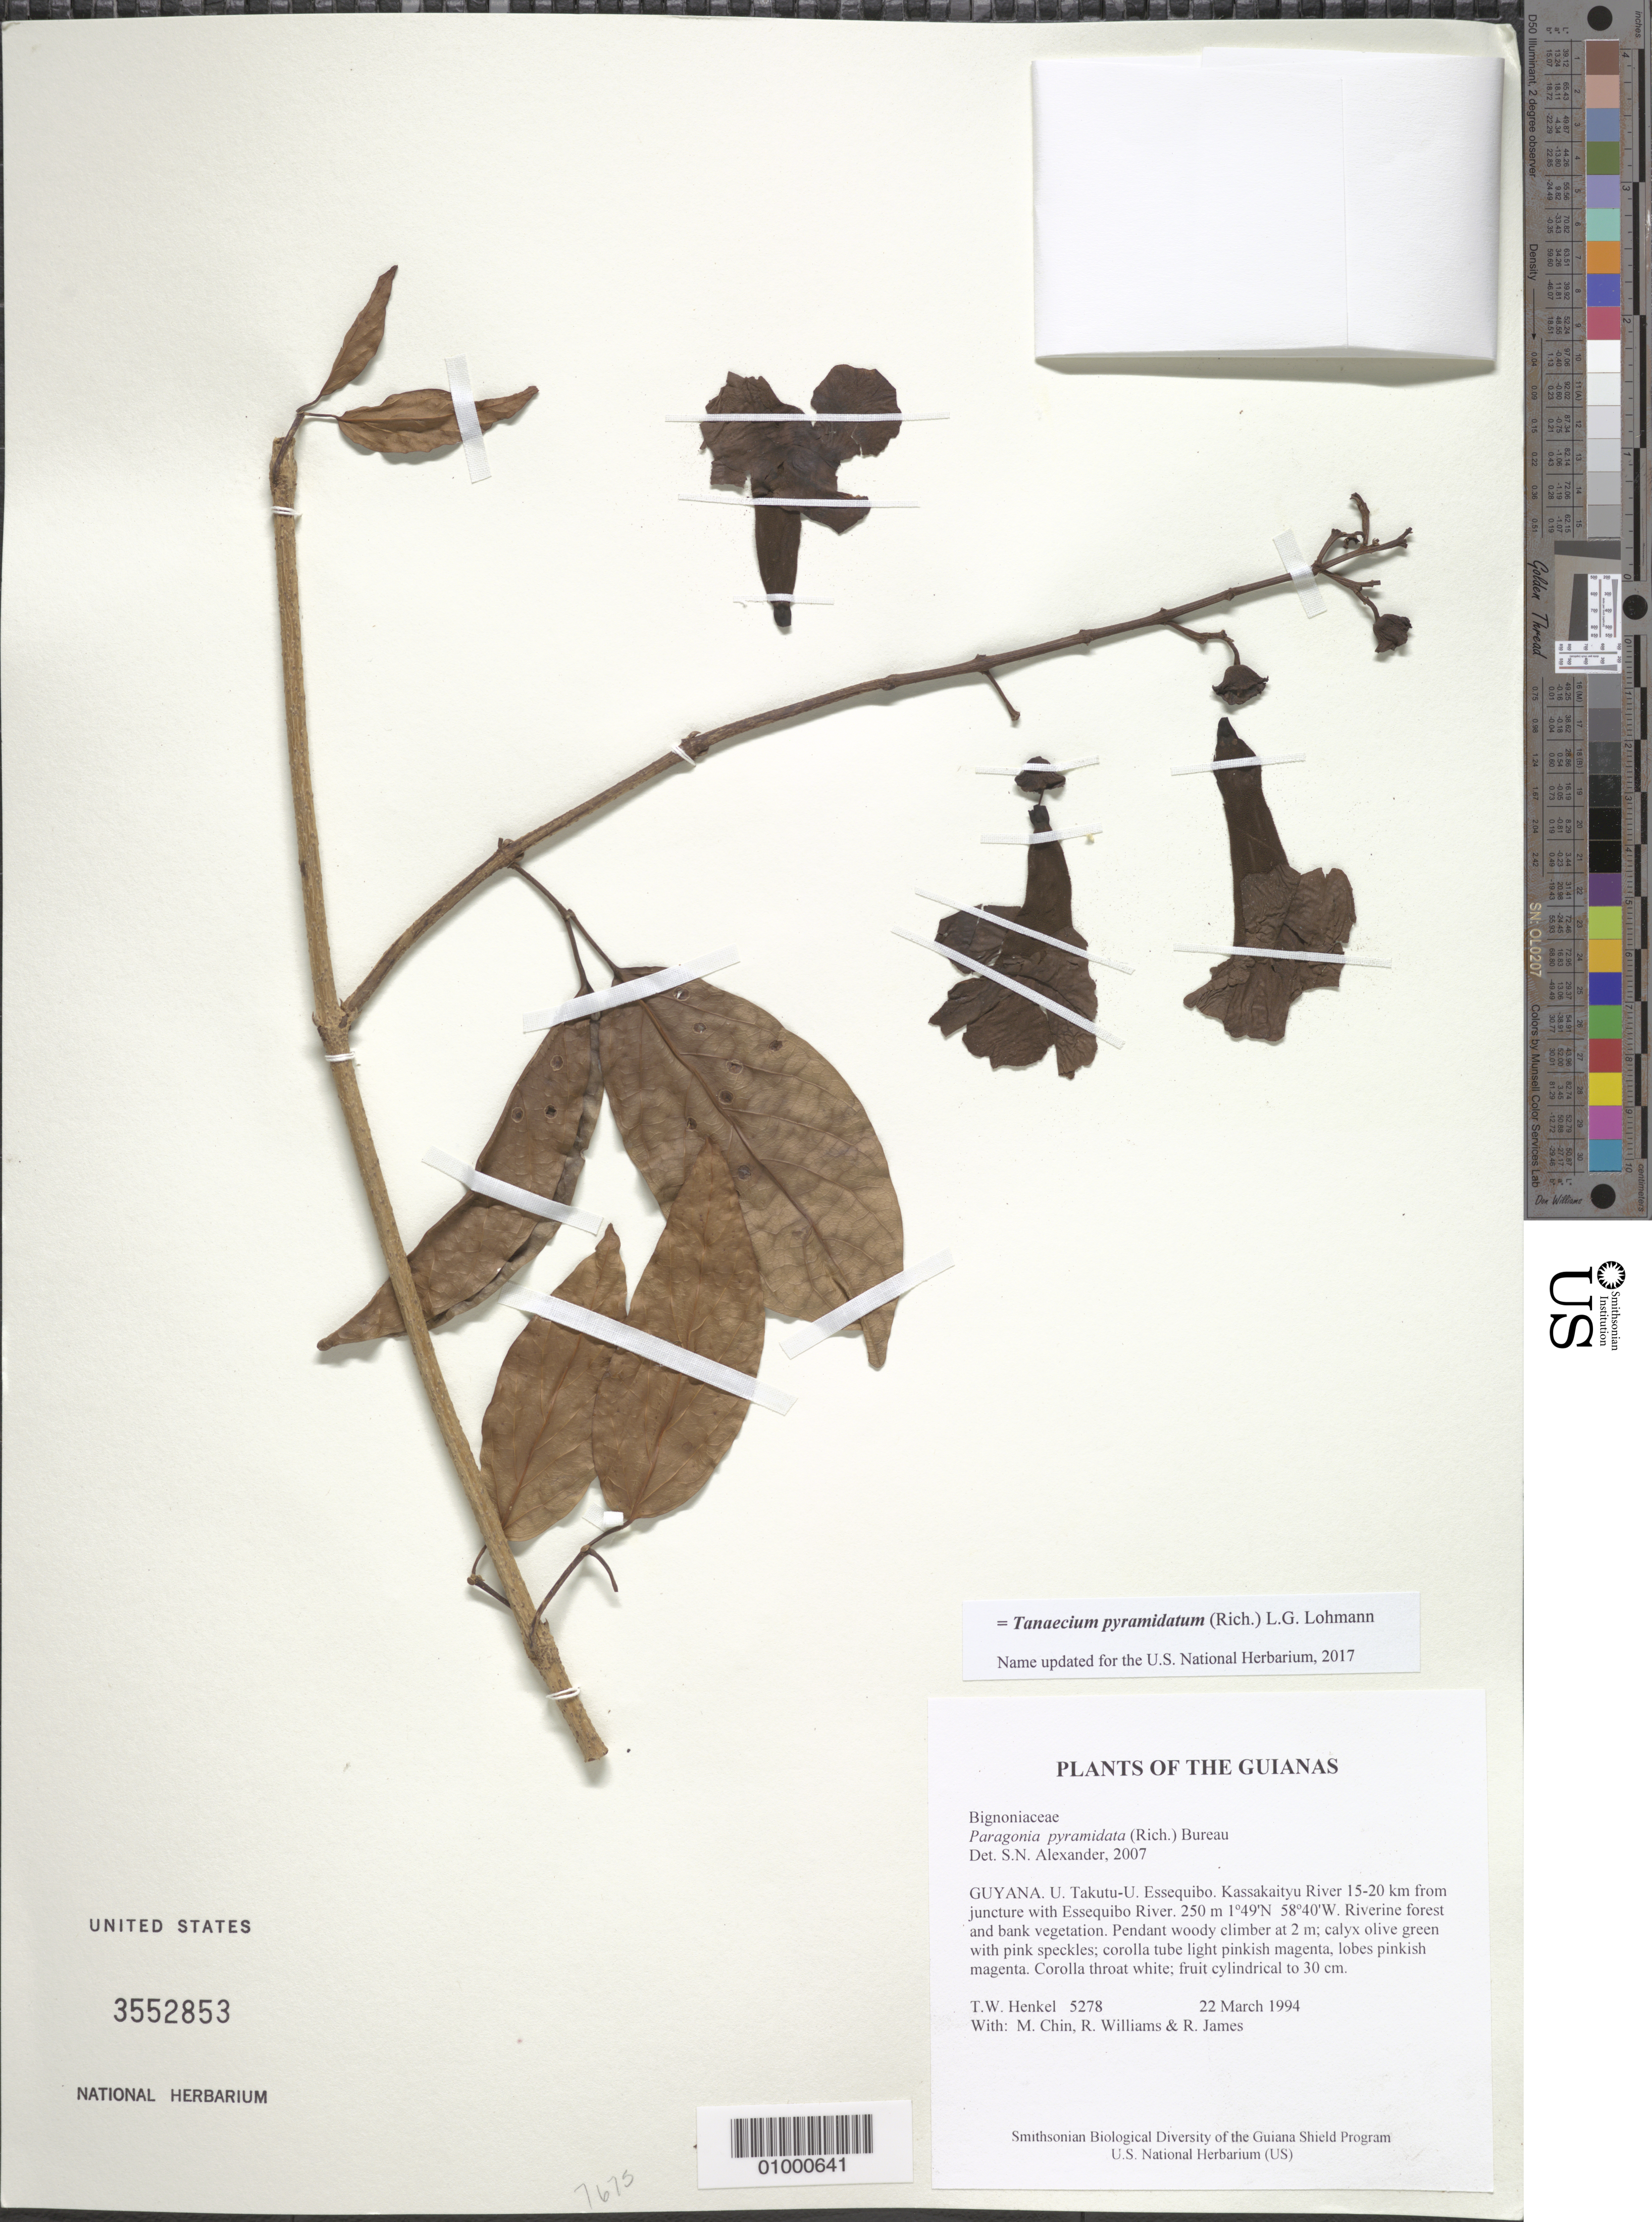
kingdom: Plantae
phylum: Tracheophyta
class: Magnoliopsida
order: Lamiales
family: Bignoniaceae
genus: Tanaecium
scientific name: Tanaecium pyramidatum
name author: (Rich.) L.G. Lohmann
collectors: T. Henkel, M. Chin, R. Williams & R. James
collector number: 5278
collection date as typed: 22 March 1994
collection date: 1994-03-22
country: Guyana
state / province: U. Takutu-U. Essequibo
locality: Kassakaityu River 15-20 km from juncture with Essequibo River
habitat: Riverine forest and bank vegetation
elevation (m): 250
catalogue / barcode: US 3552853